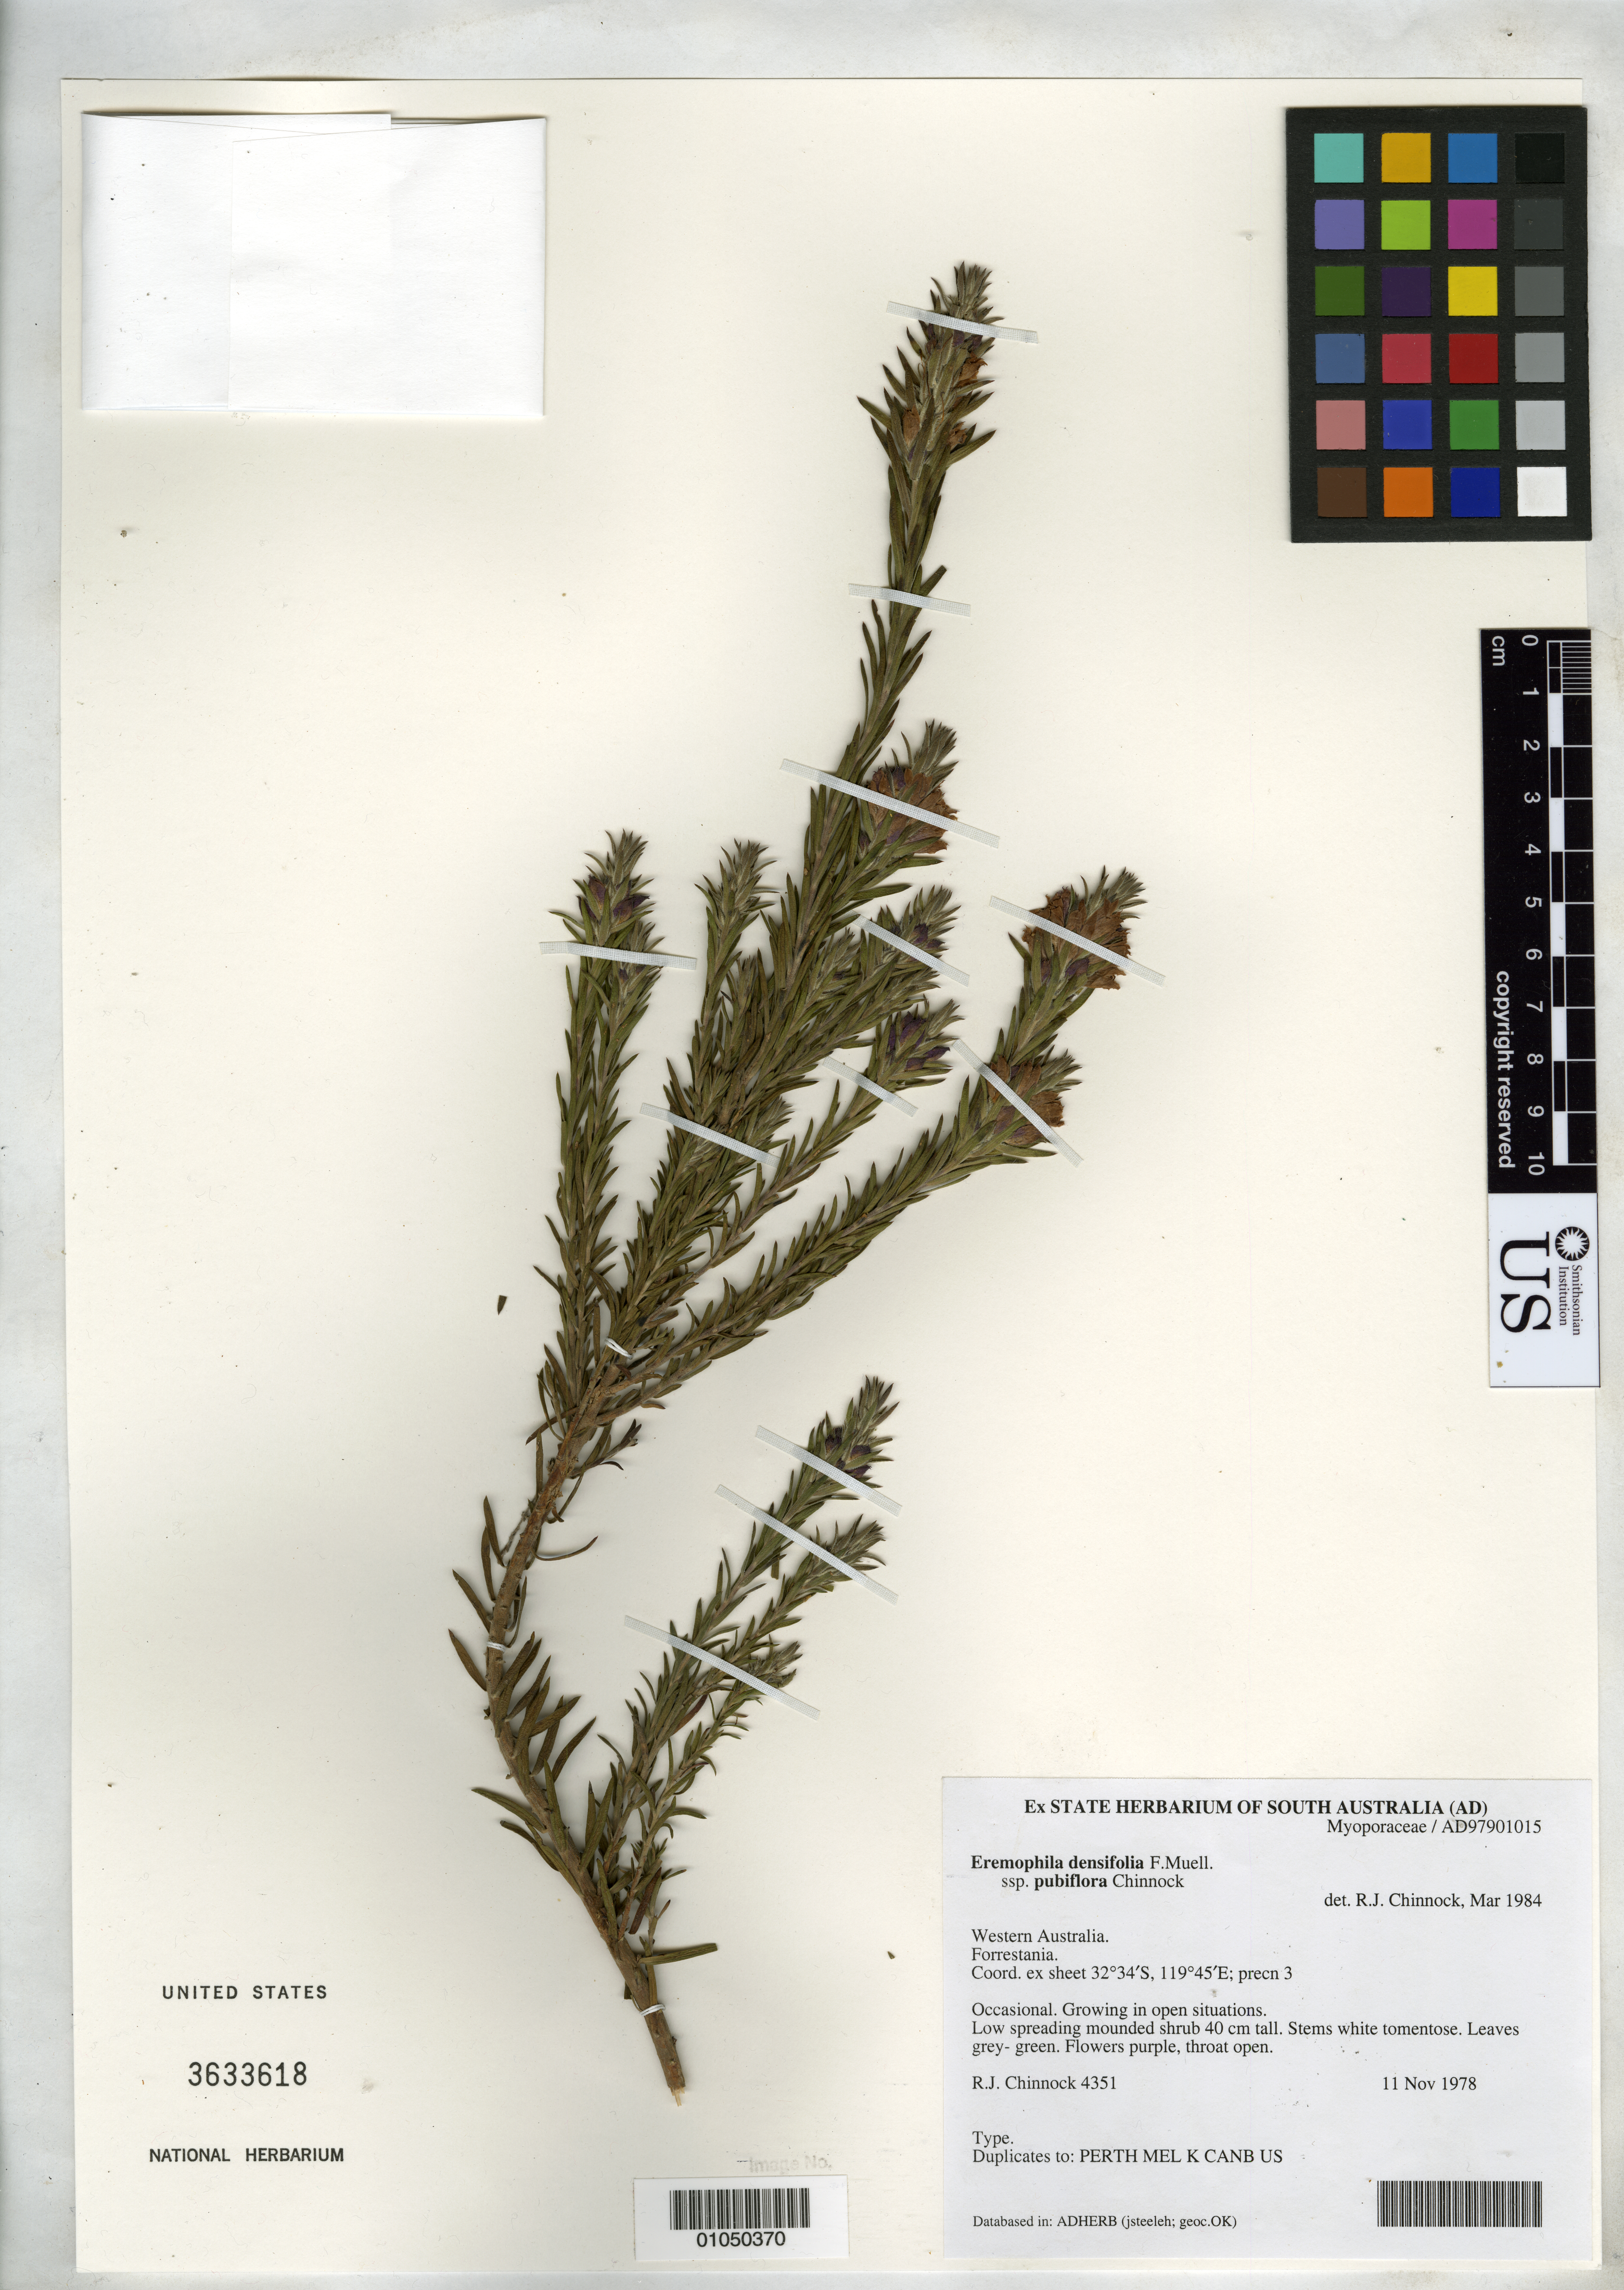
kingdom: Plantae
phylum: Tracheophyta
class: Magnoliopsida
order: Lamiales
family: Scrophulariaceae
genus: Eremophila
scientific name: Eremophila densifolia subsp. pubiflora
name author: Chinnock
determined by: Chinnock, R. J.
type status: Isotype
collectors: R. J. Chinnock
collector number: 4351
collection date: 1978-11-11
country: Australia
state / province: Western Australia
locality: Forrestania.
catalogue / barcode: US 3633618